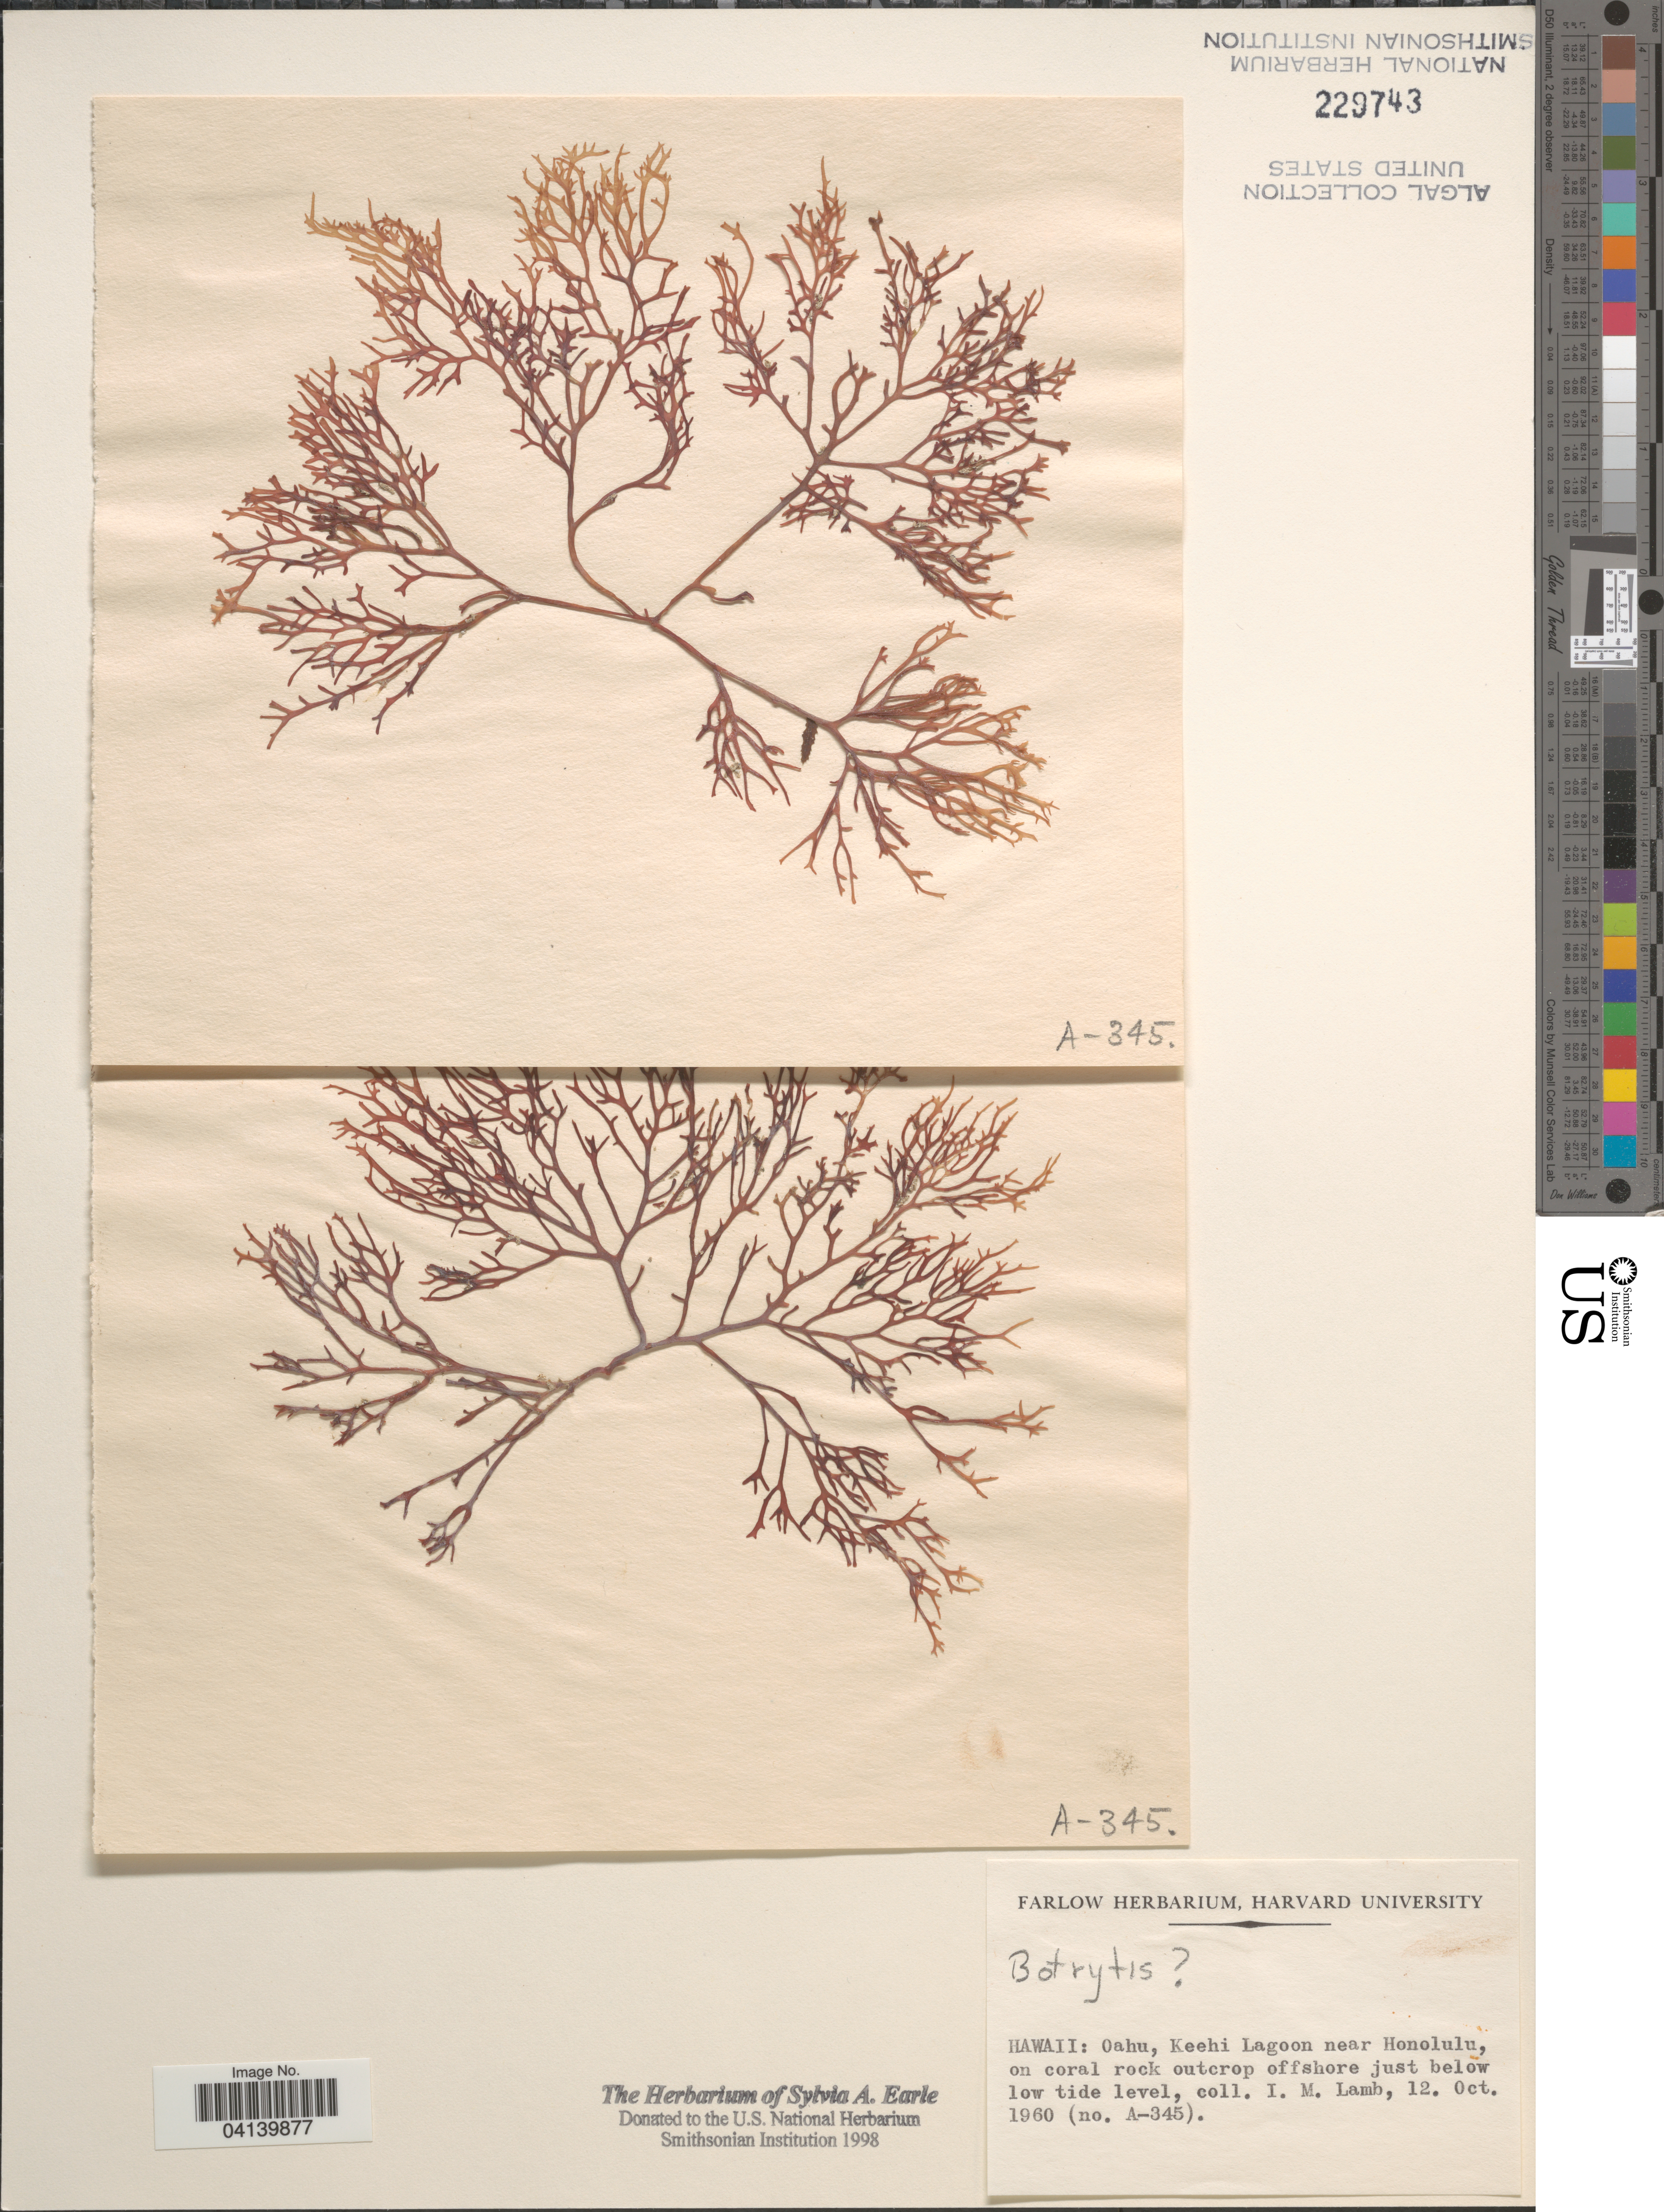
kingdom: Plantae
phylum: Rhodophyta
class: Florideophyceae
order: Gracilariales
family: Gracilariaceae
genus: Gracilaria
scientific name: Gracilaria sp.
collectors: I. M. Lamb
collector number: A-345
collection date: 1960-10-12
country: United States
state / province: Hawaii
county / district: Honolulu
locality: Oahu, Keehi Lagoon near Honolulu, on coral rock outcrop offshore just below low tide level.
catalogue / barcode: US 229743